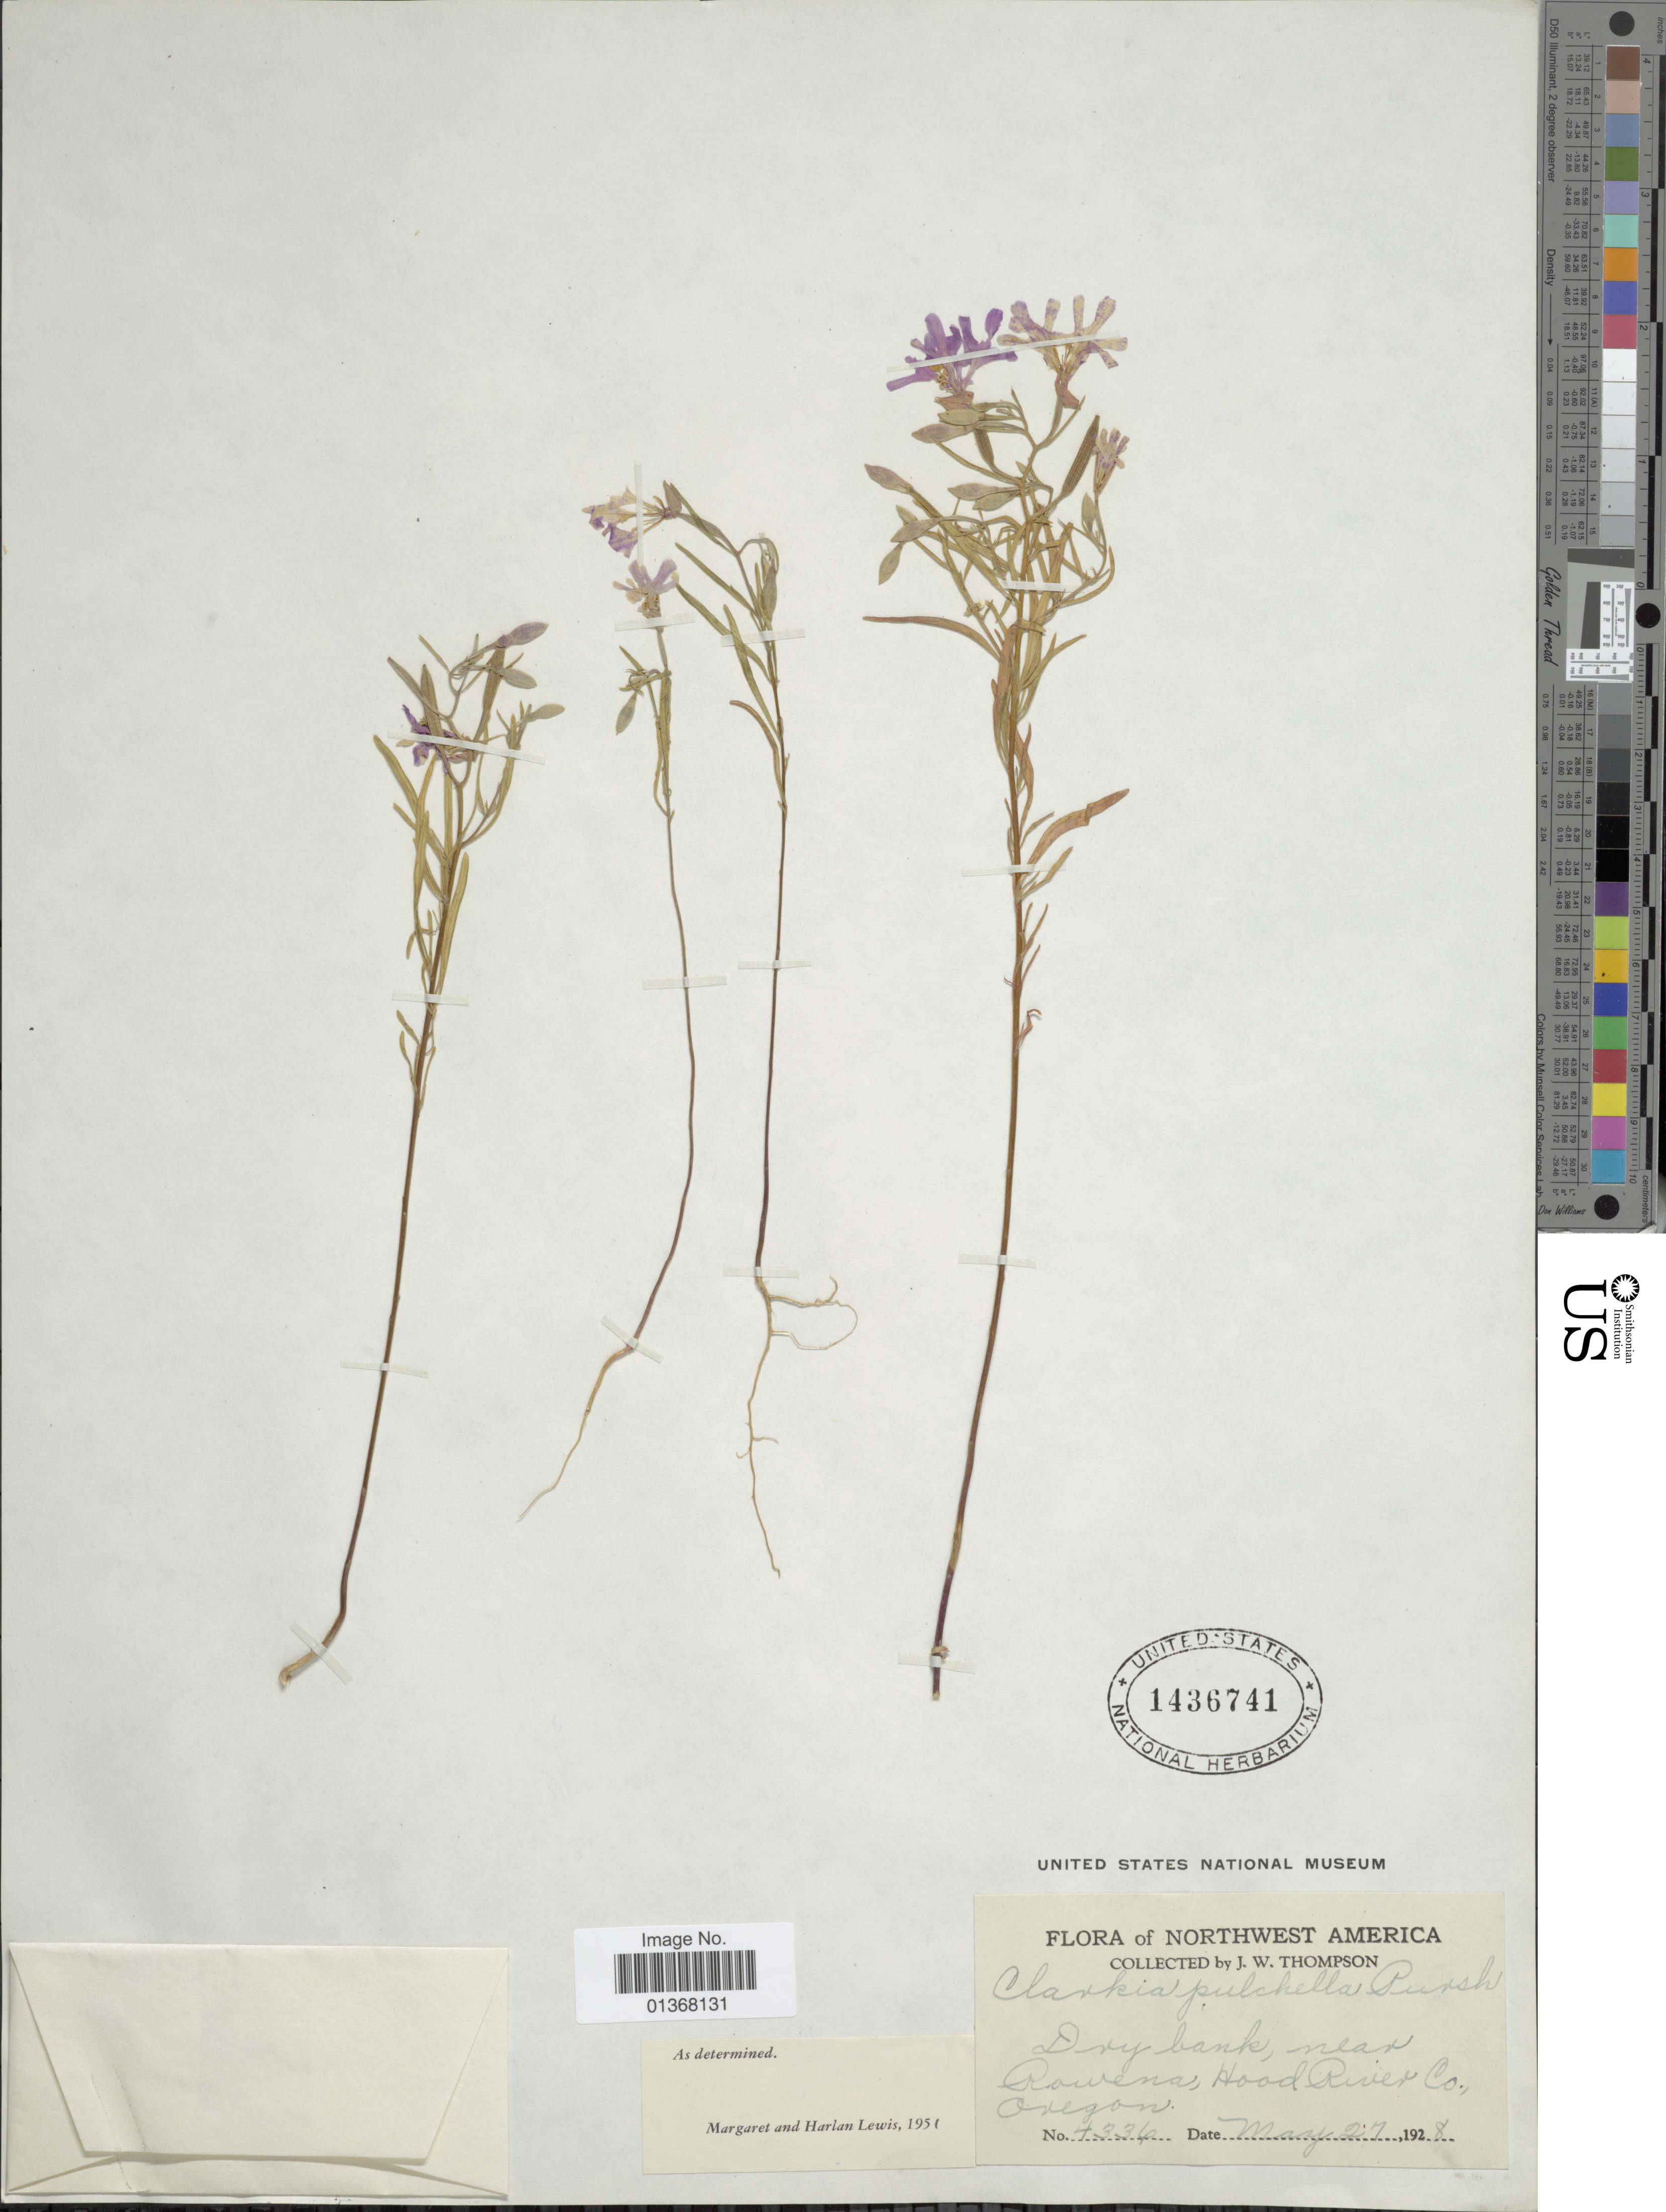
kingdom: Plantae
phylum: Tracheophyta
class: Magnoliopsida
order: Myrtales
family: Onagraceae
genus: Clarkia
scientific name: Clarkia pulchella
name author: Pursh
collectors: J. W. Thompson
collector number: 4336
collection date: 1928-05-27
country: United States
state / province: Oregon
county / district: Hood River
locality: Northwest America, Dry bank, near Rowena, Hood River Co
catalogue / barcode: US 1436741